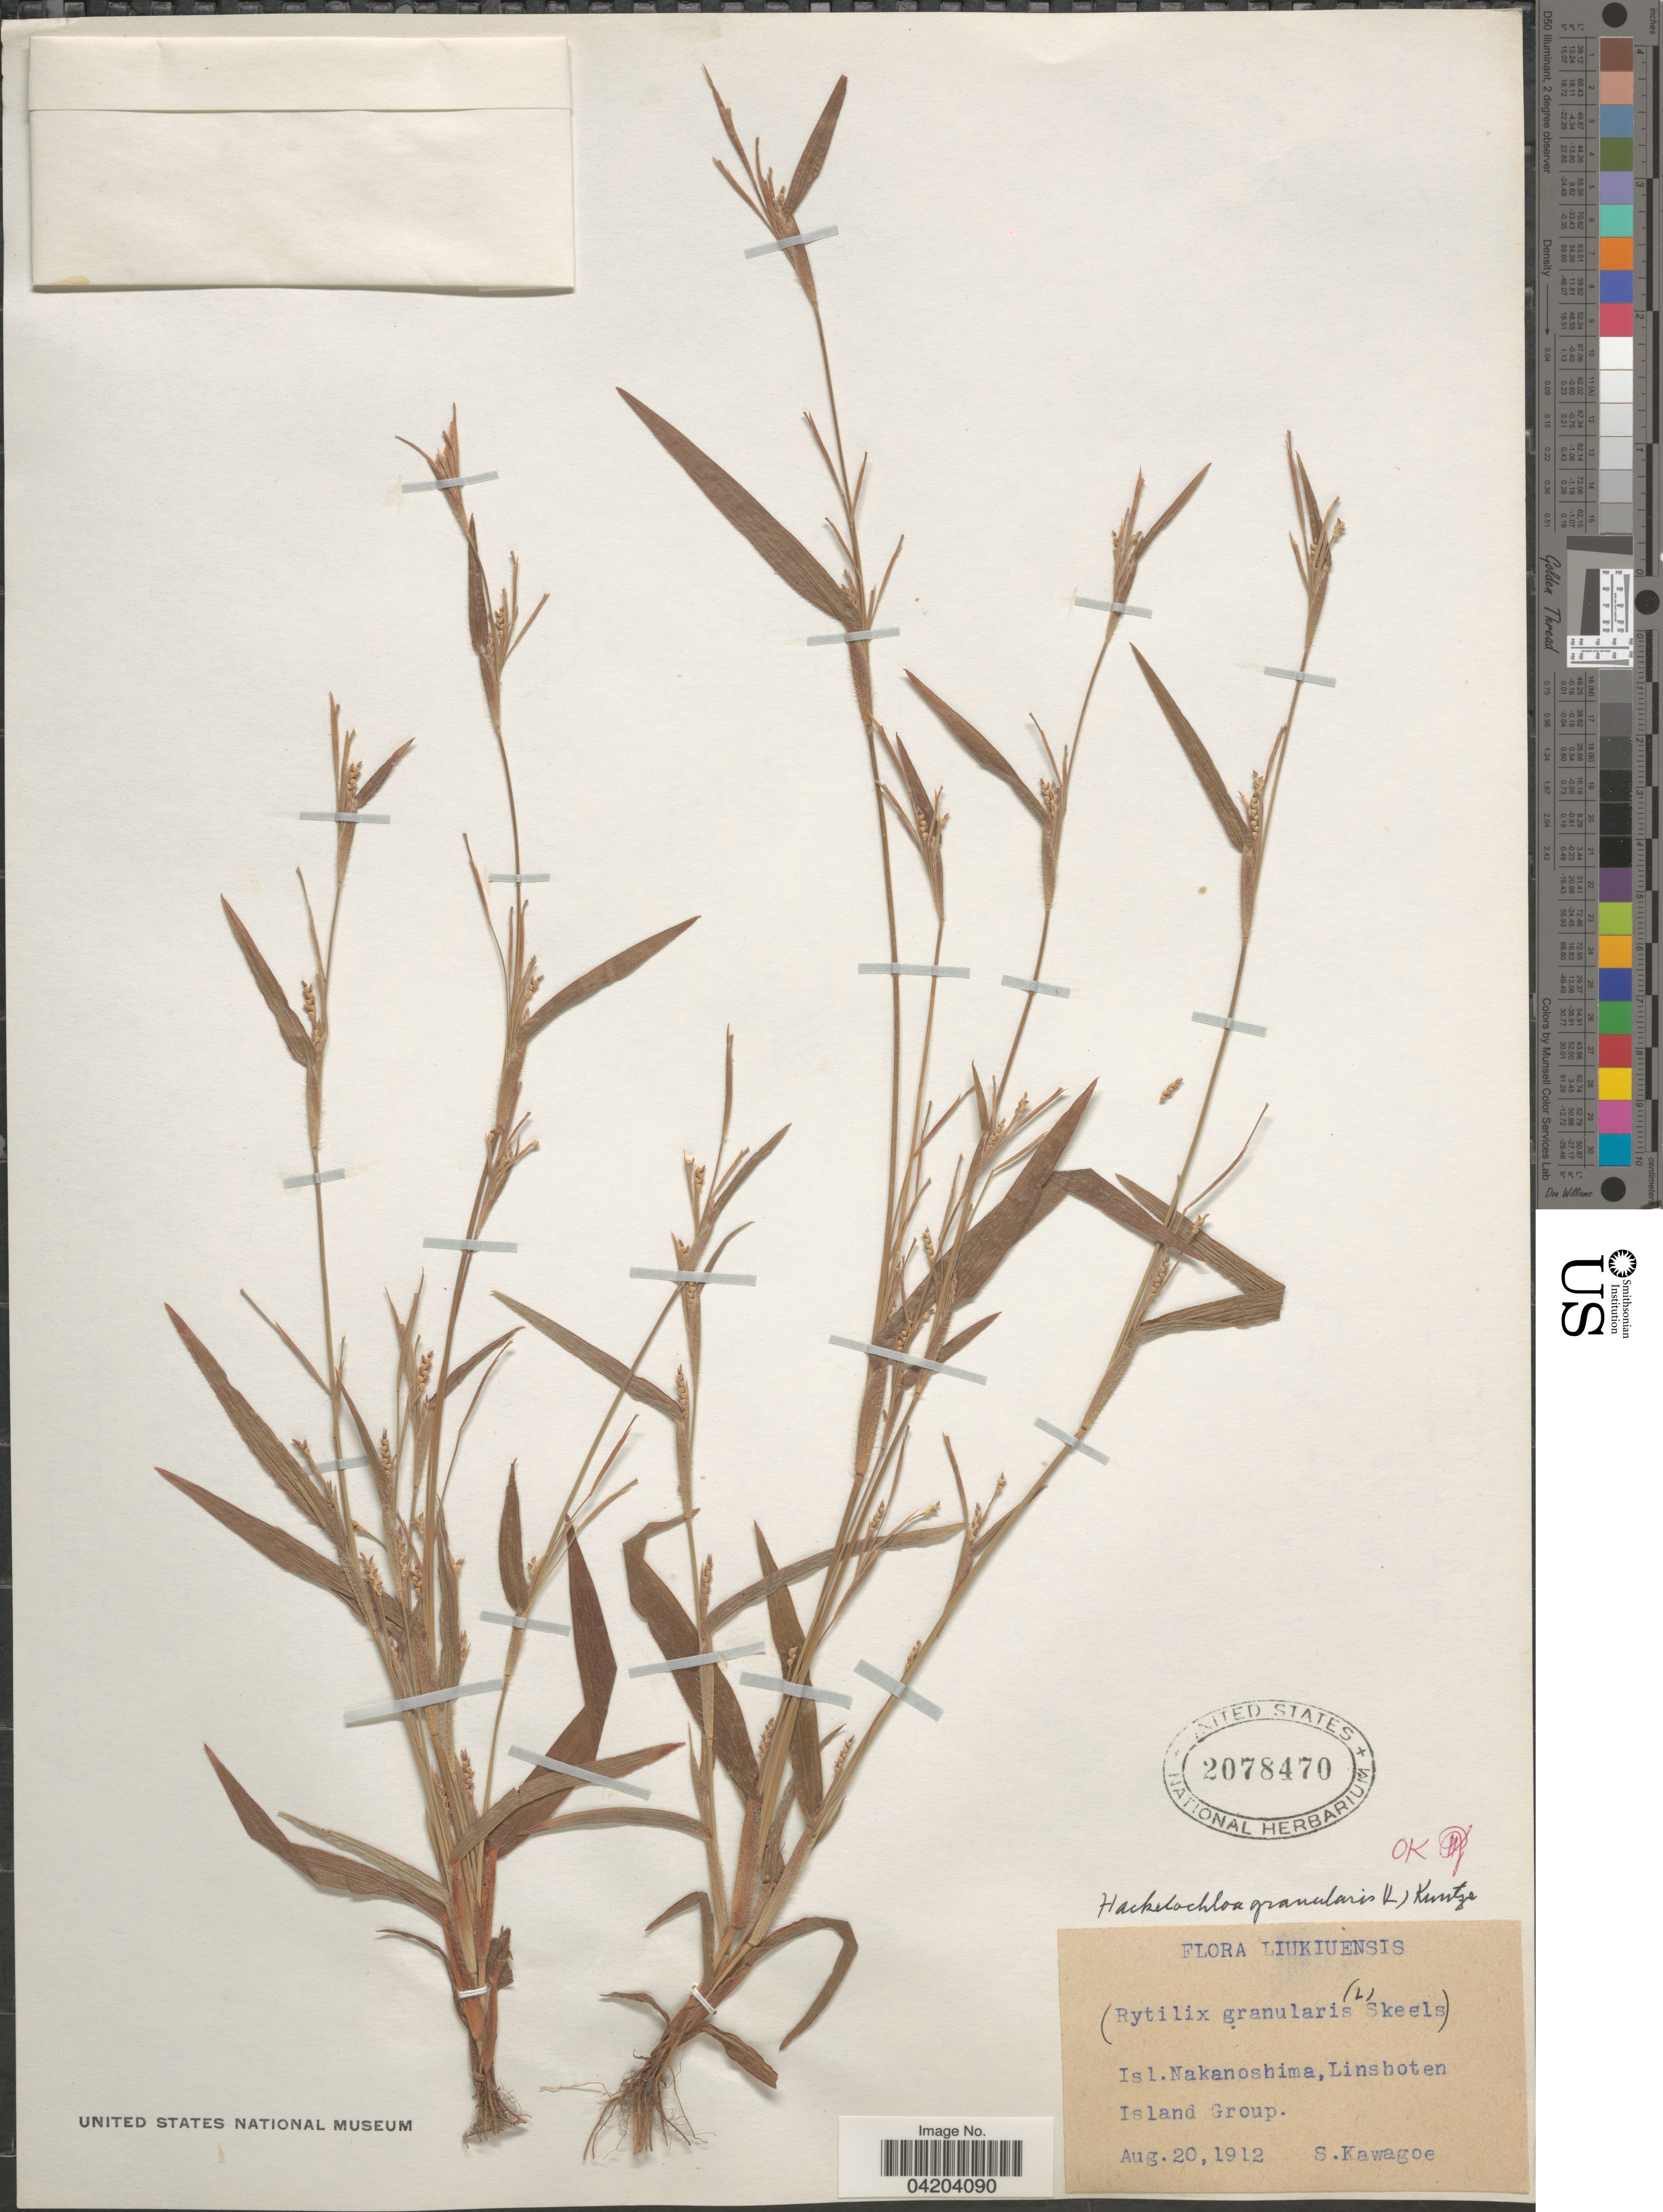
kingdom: Plantae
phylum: Tracheophyta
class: Liliopsida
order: Poales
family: Poaceae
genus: Mnesithea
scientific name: Mnesithea granularis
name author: (L.) de Koning & Sosef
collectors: S. Kawagoe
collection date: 1912-08-20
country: Japan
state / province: Okinawa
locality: Liukiuensis. Isl​. Nakanoshima, Linshoten Island Group.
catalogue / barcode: US 2078470